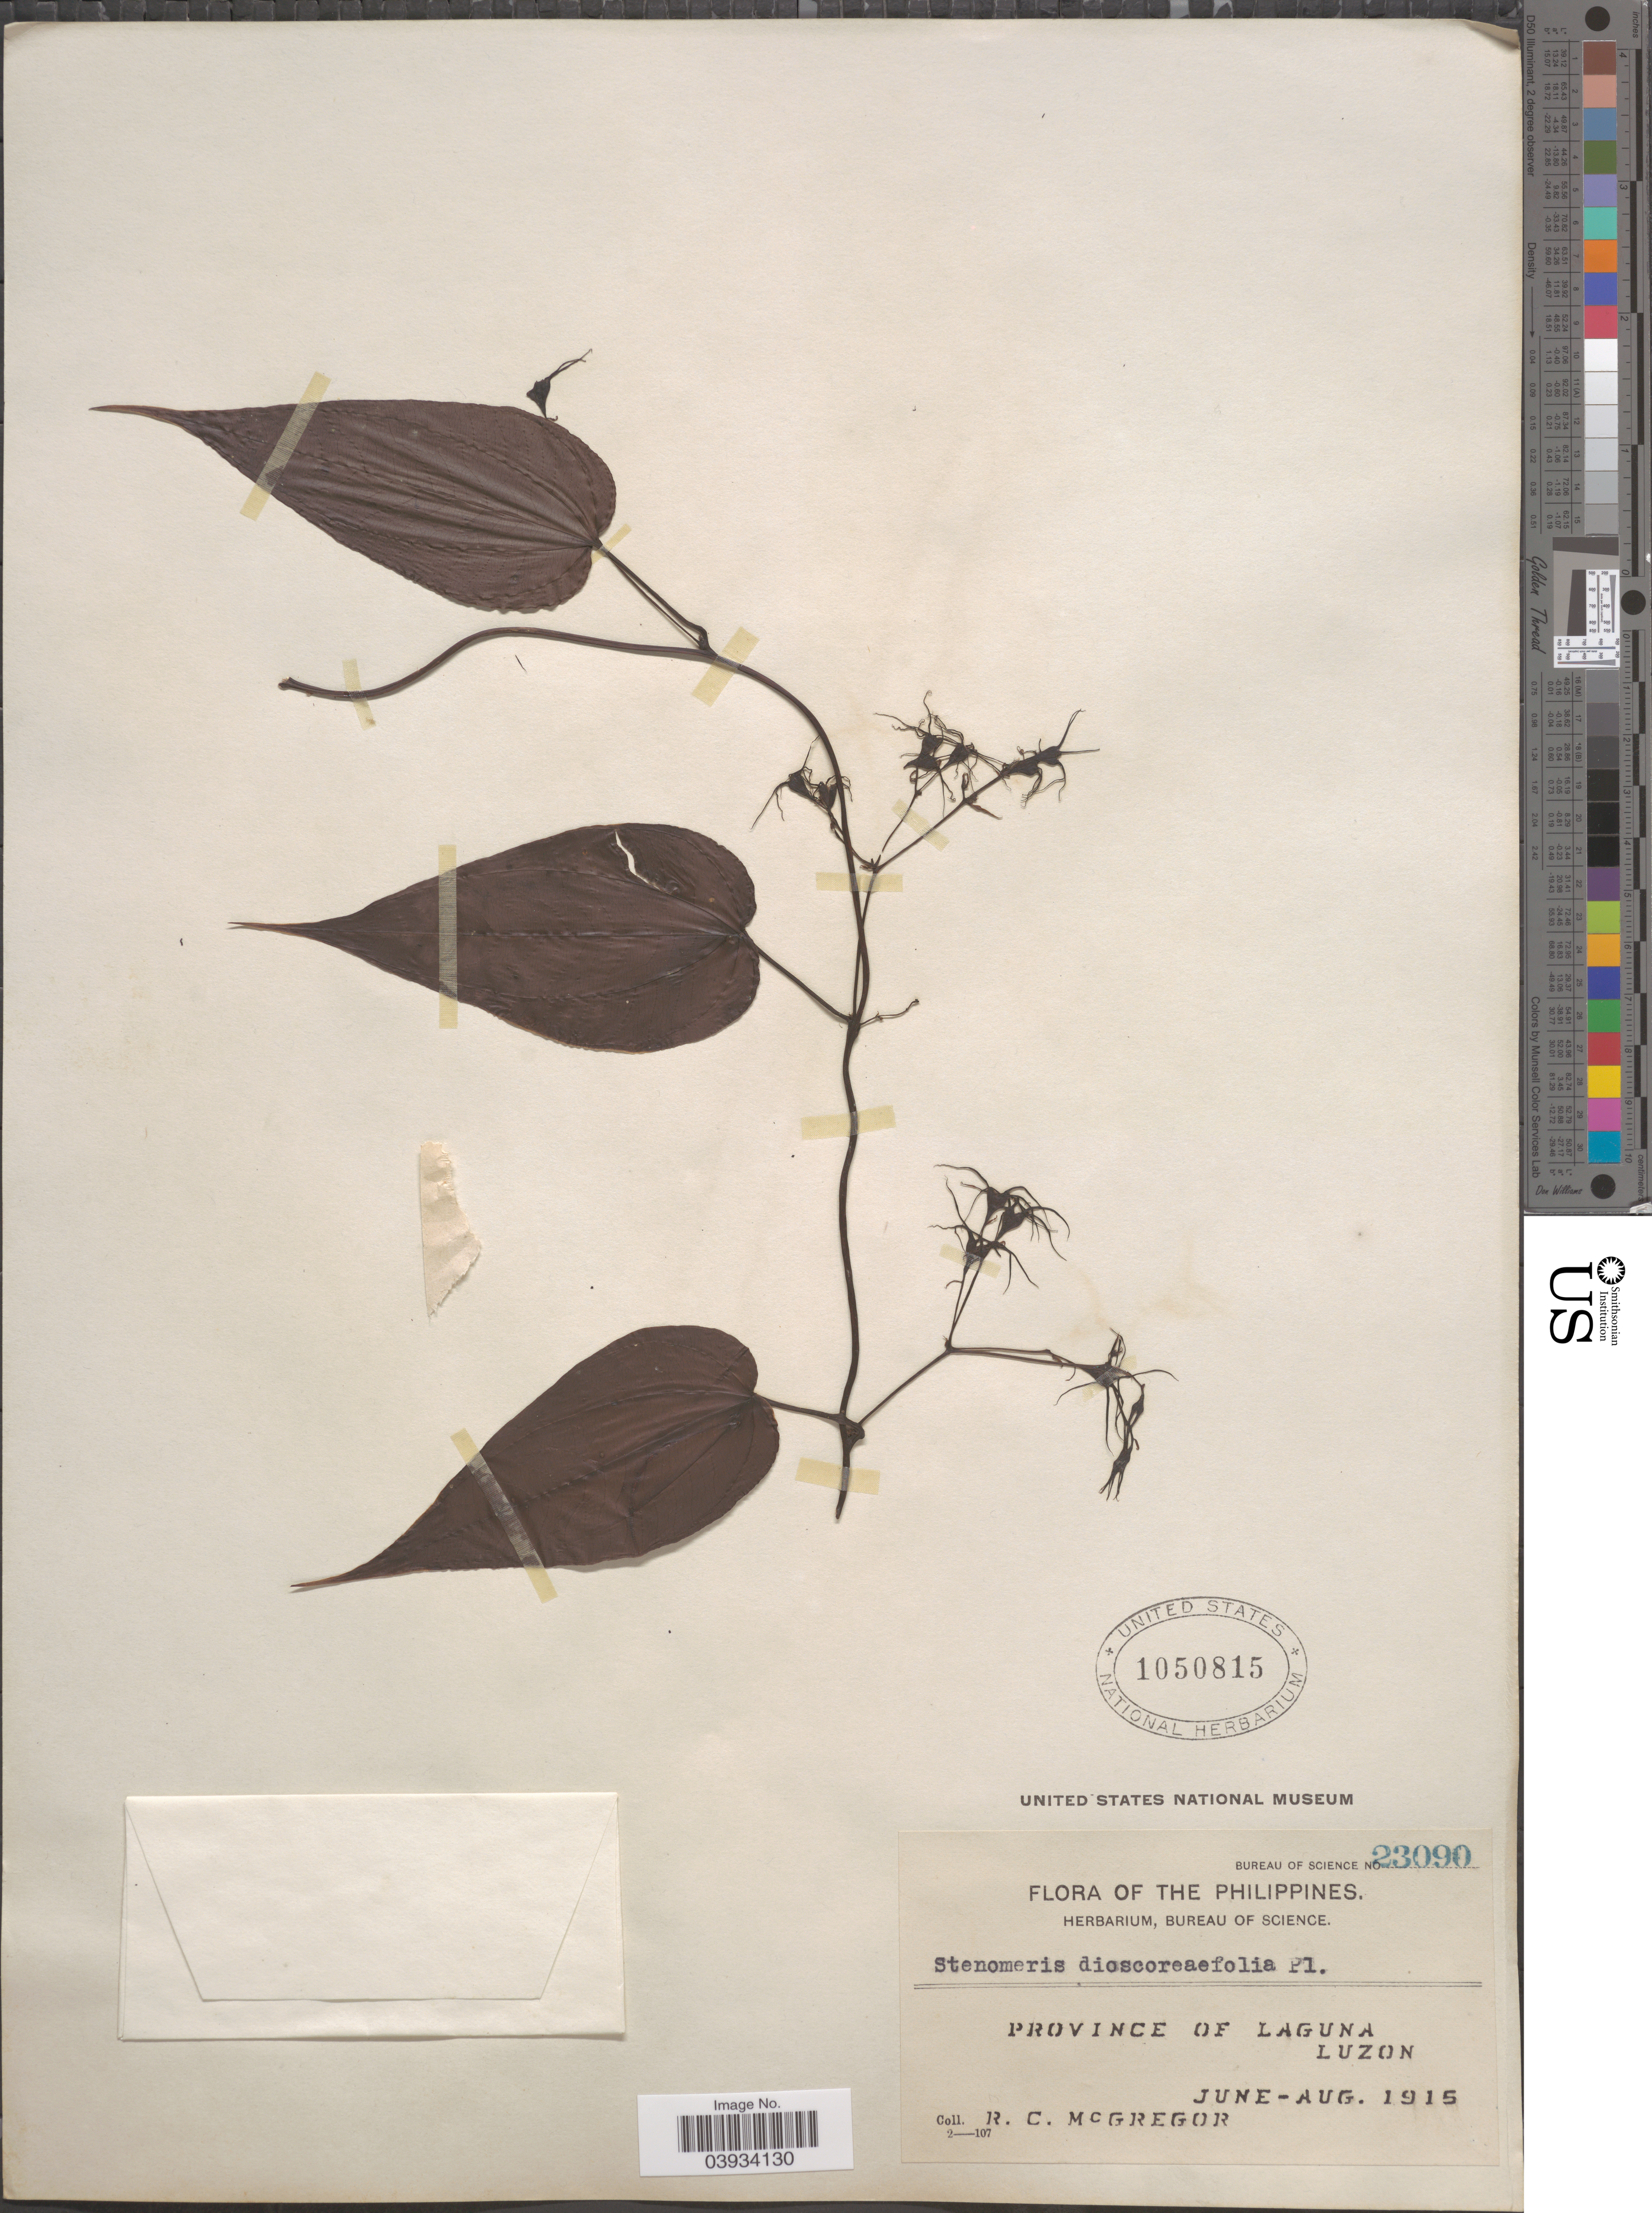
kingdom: Plantae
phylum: Tracheophyta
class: Liliopsida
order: Dioscoreales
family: Dioscoreaceae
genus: Stenomeris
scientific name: Stenomeris dioscoreifolia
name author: Planch.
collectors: R. C. McGregor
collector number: Bureau of Science 23090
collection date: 1915-06/1915-08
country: Philippines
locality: Province of Laguna. Luzon.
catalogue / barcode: US 1050815